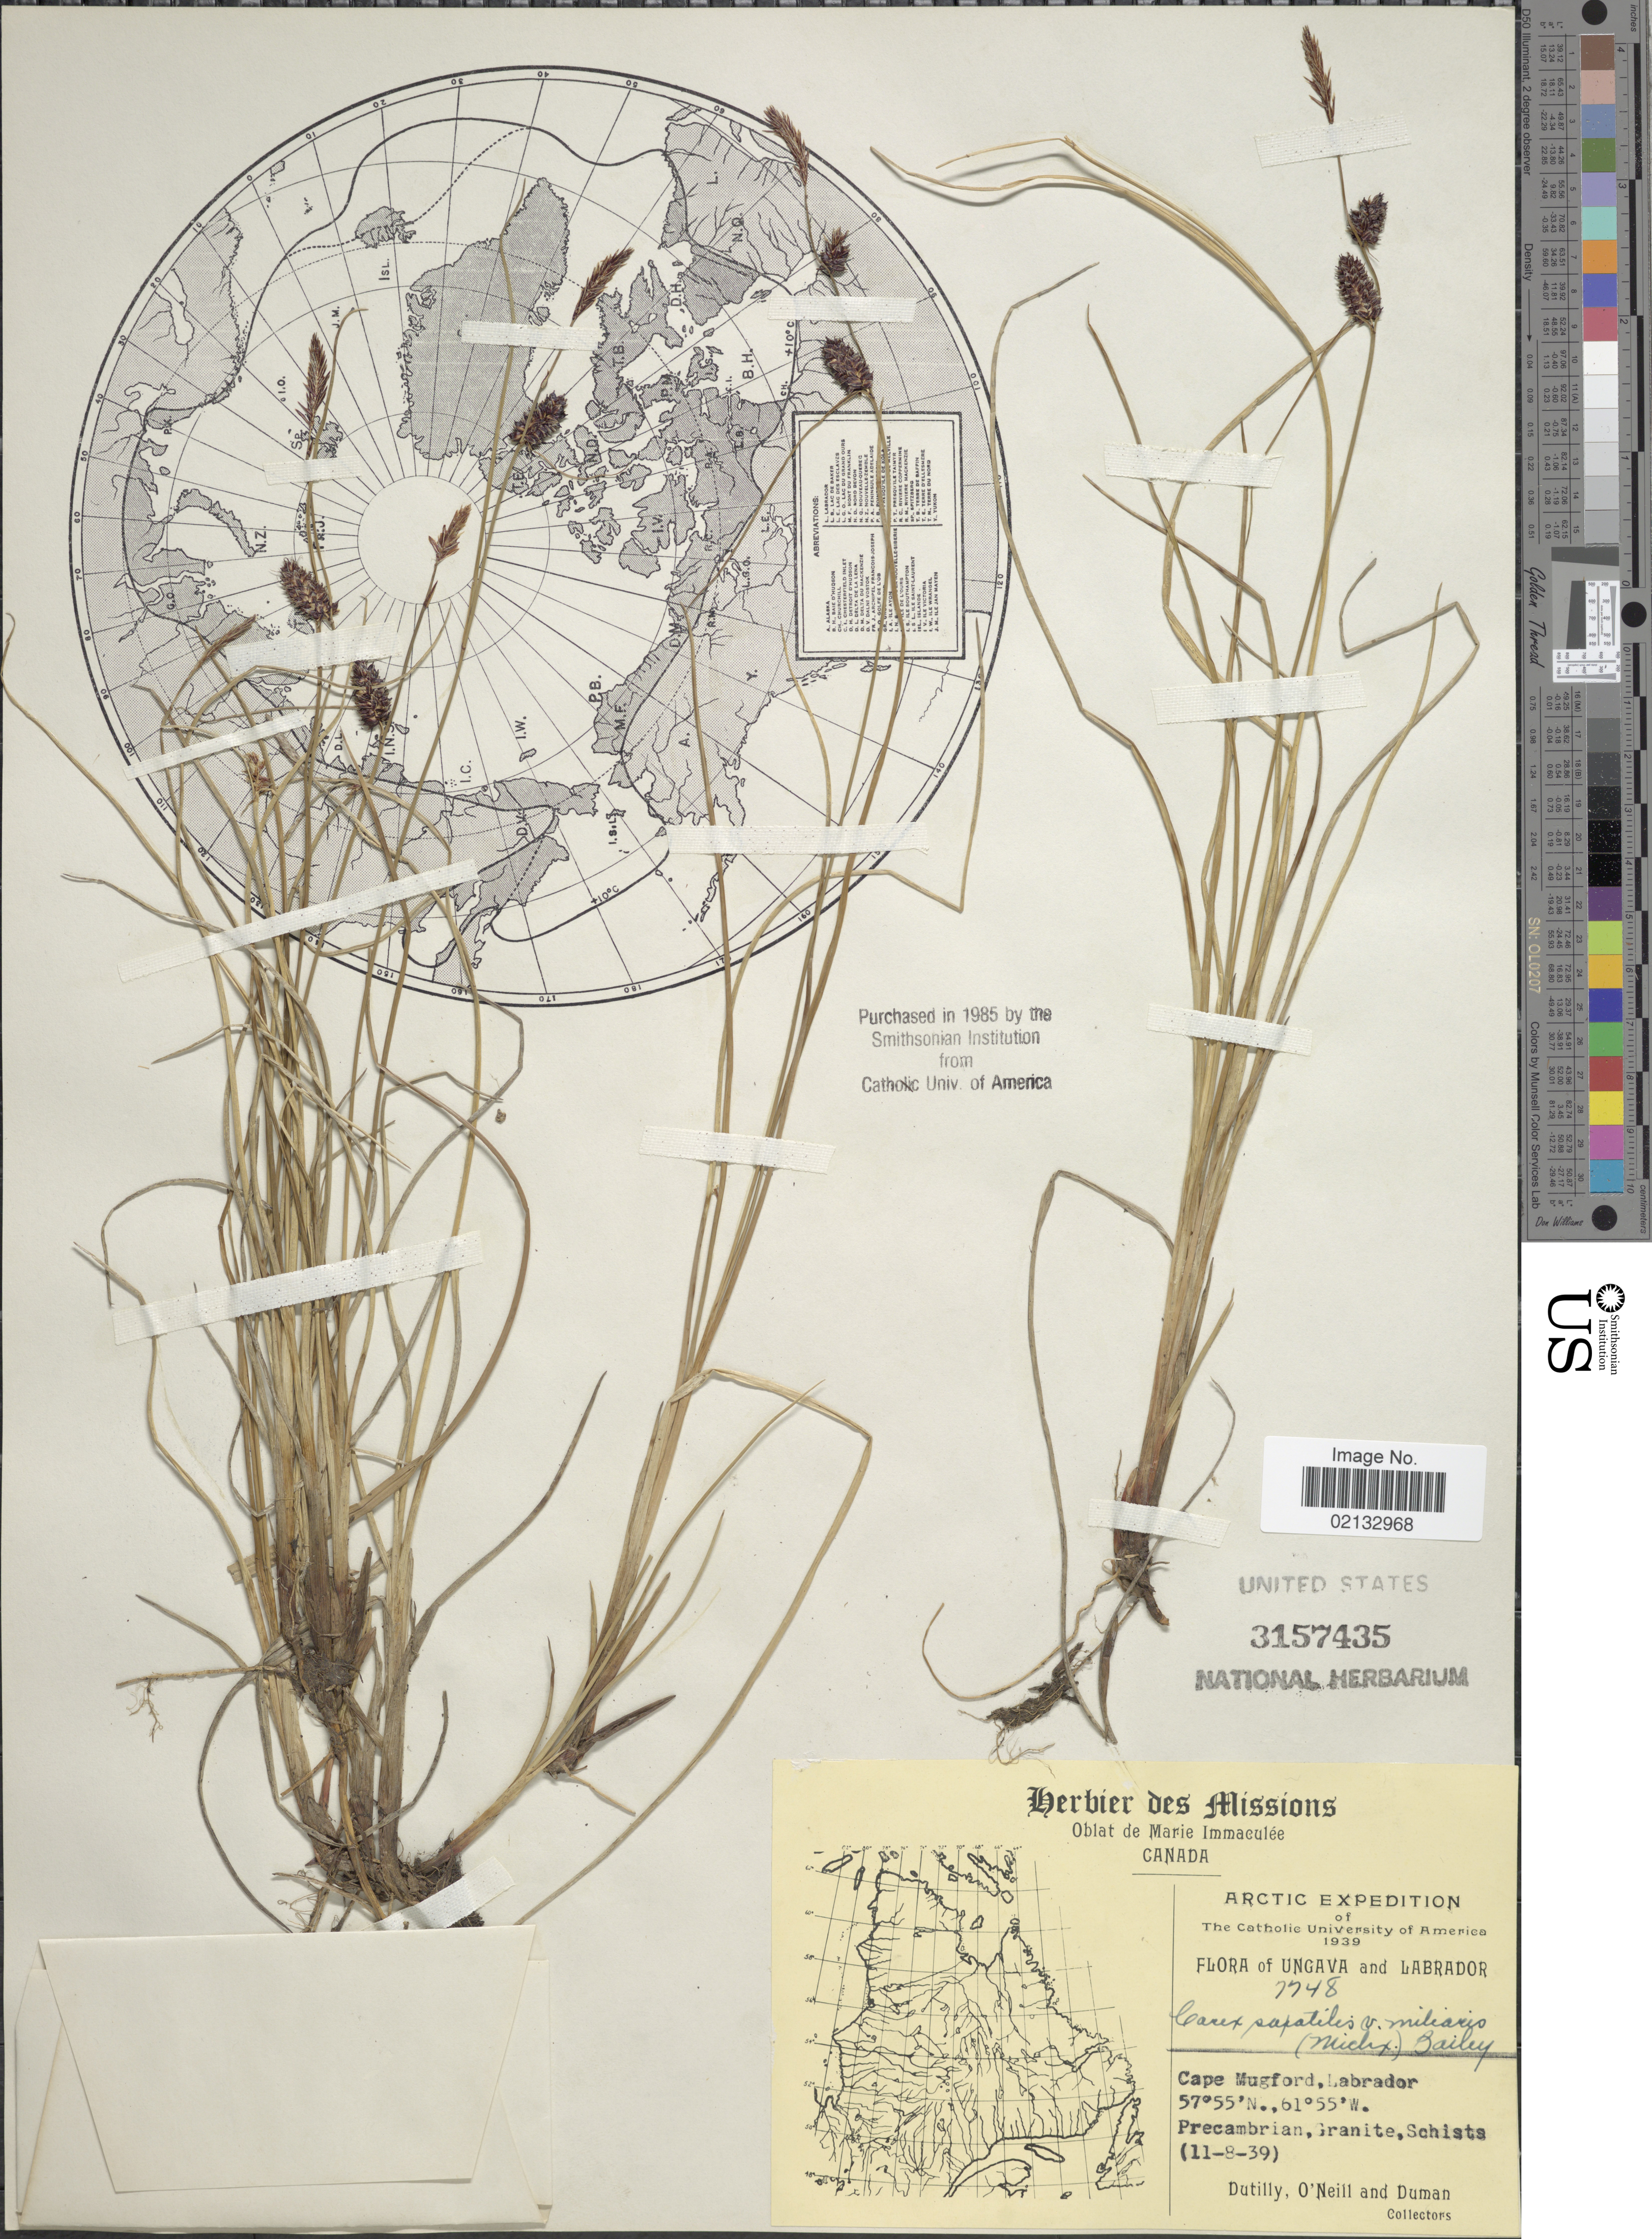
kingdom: Plantae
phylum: Tracheophyta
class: Liliopsida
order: Poales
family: Cyperaceae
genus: Carex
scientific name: Carex saxatilis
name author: L.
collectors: -. Dutilly, O' Neill & -. Duman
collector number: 7748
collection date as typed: Transcribed d/m/y: 11/8/39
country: Canada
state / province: Newfoundland and Labrador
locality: Arctic. Cape Mugford, Labrador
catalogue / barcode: US 3157435